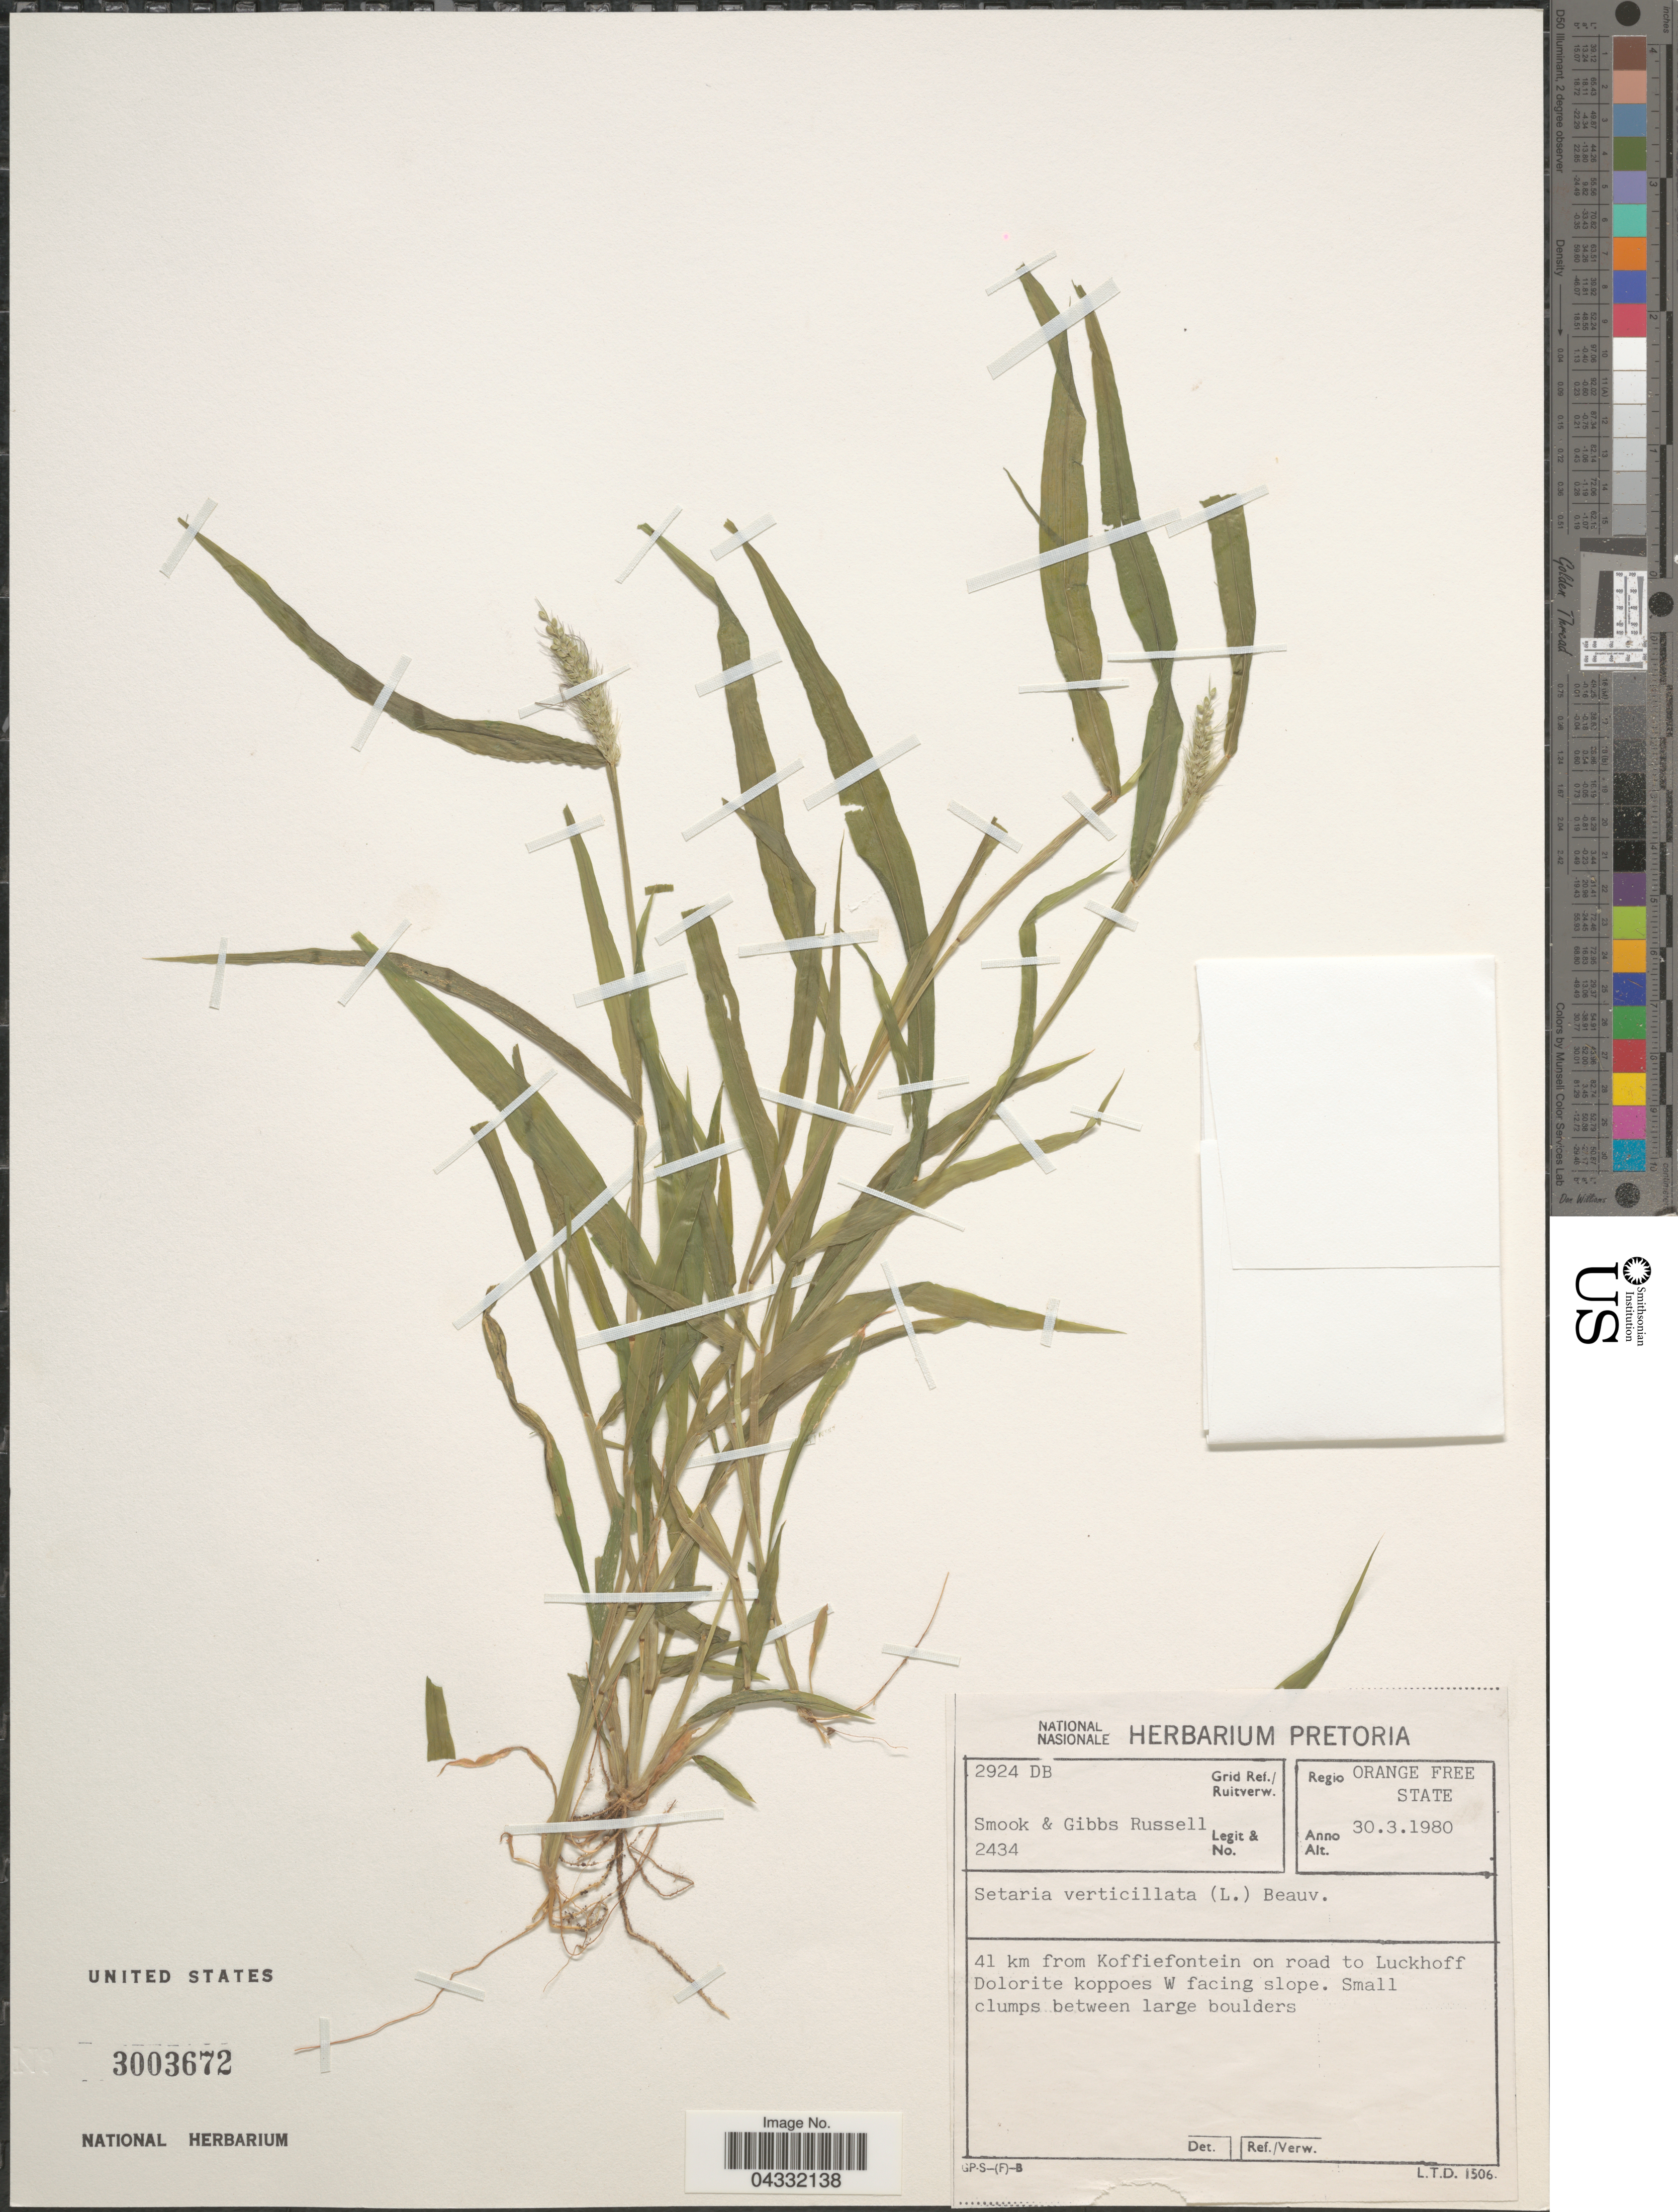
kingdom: Plantae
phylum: Tracheophyta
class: Liliopsida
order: Poales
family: Poaceae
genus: Setaria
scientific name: Setaria verticillata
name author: (L.) P. Beauv.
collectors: Smook & Gibbs-Russell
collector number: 2434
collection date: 1980-03-30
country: South Africa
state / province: Free State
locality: Grid Ref./ Ruitverw. 2924 DB. Regio Orange Free State. 41 km from Koffiefontein on road to Luckhoff Dolorite koppoes W facing slope.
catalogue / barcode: US 3003672